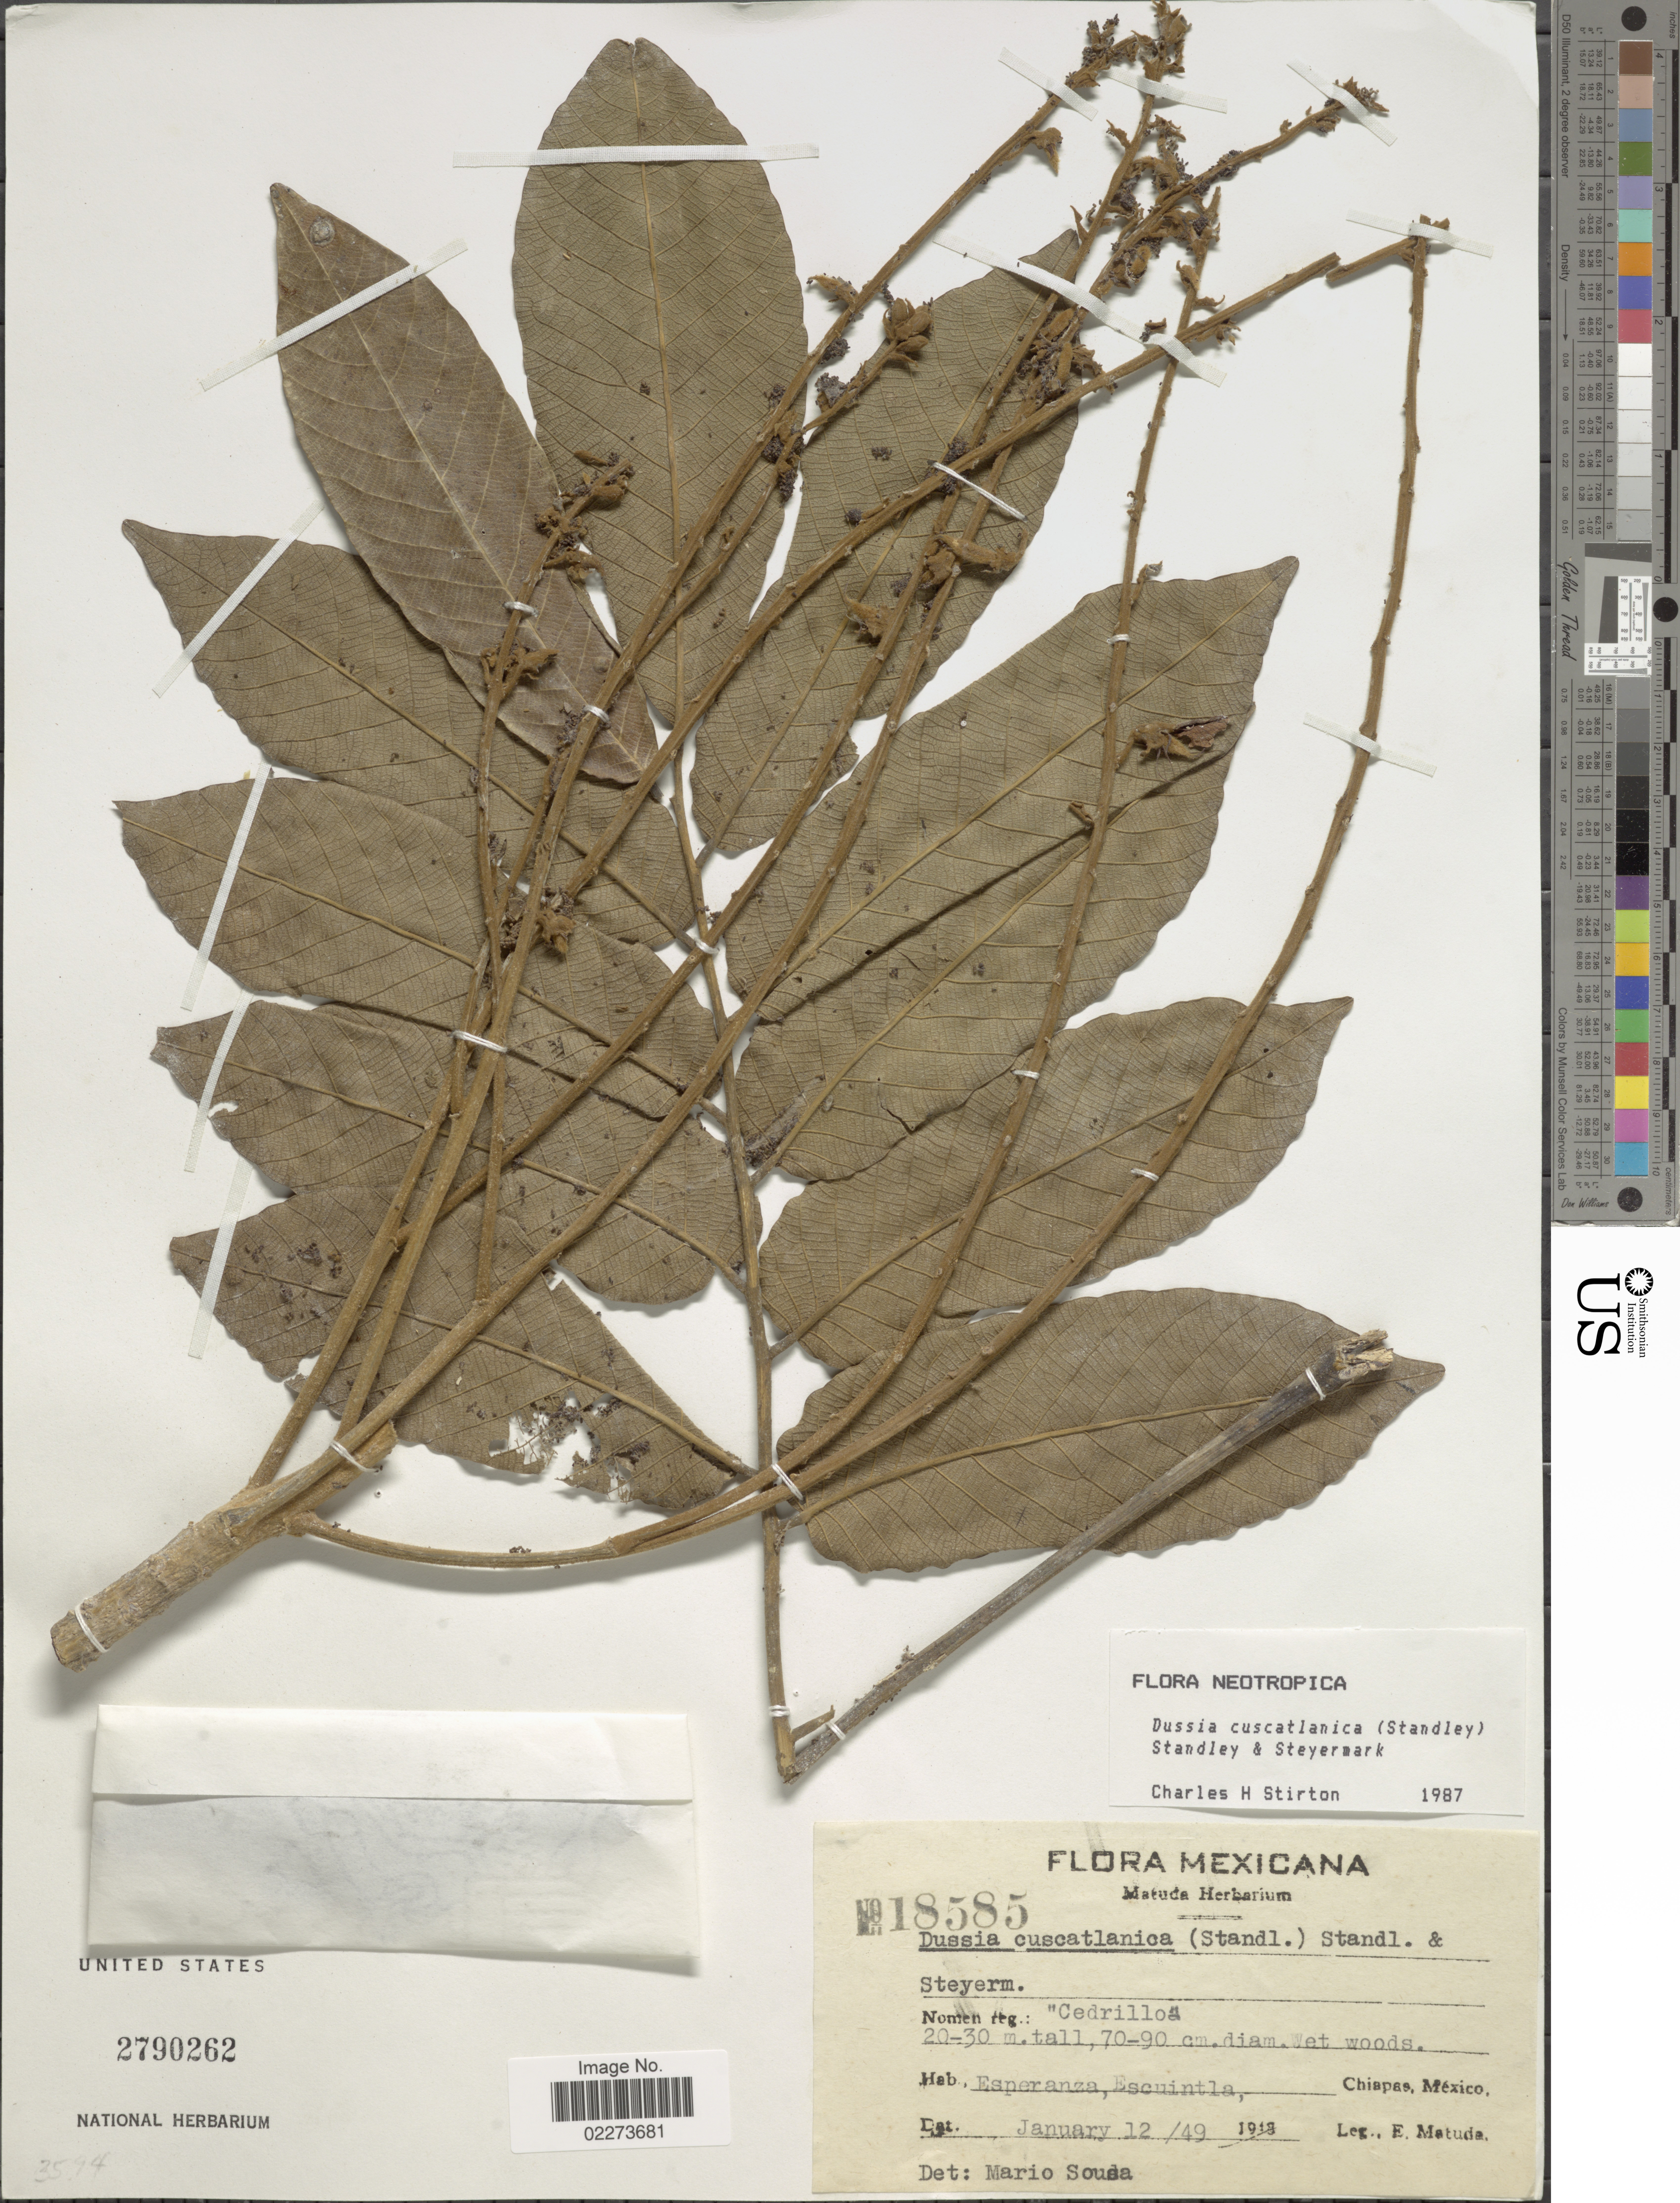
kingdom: Plantae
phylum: Tracheophyta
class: Magnoliopsida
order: Fabales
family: Fabaceae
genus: Dussia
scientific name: Dussia cuscatlanica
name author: (Standl.) Standl. & Steyerm.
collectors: E. Matuda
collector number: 18585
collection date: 1948-01-12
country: Mexico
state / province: Chiapas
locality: Esperanza, Escuintla, Chiapas, Mexico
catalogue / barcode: US 2790262